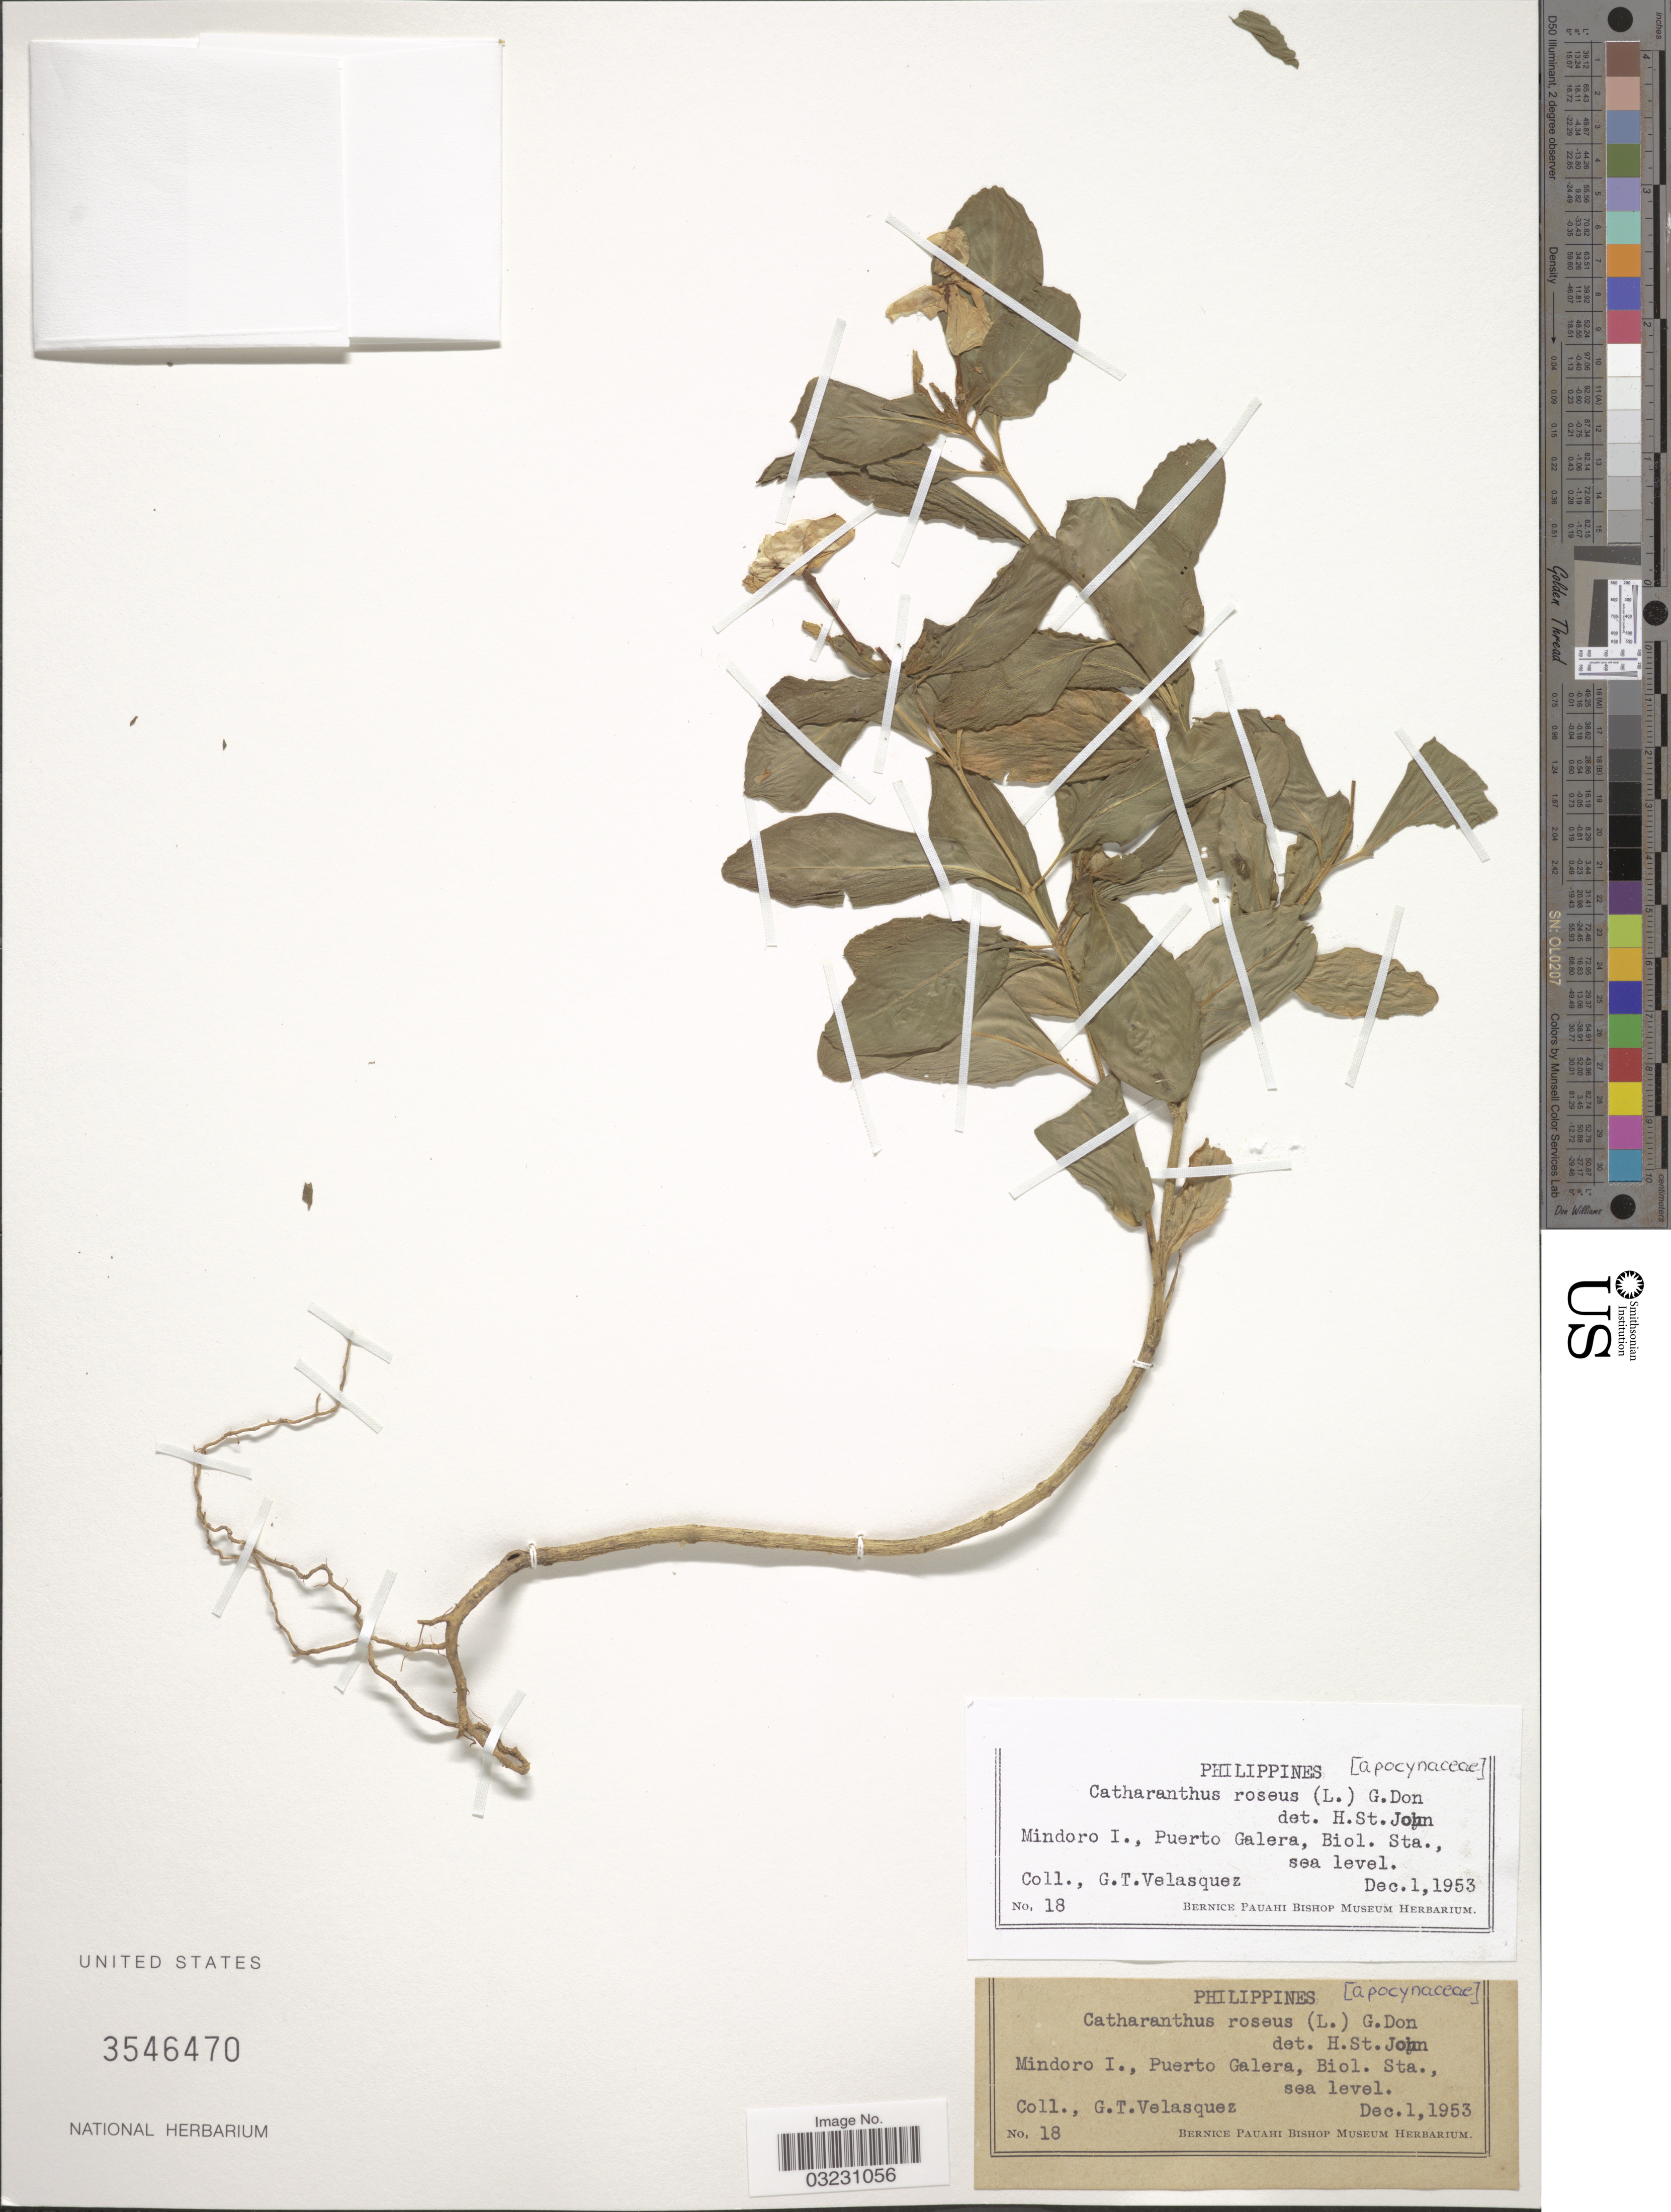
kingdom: Plantae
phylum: Tracheophyta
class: Magnoliopsida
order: Gentianales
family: Apocynaceae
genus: Catharanthus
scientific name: Catharanthus roseus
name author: (L.) G. Don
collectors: G. Velasquez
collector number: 18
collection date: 1953-12-01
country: Philippines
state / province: Mimaropa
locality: Mindoro I., Puerto Galera, Biol. Sta.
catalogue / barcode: US 3546470